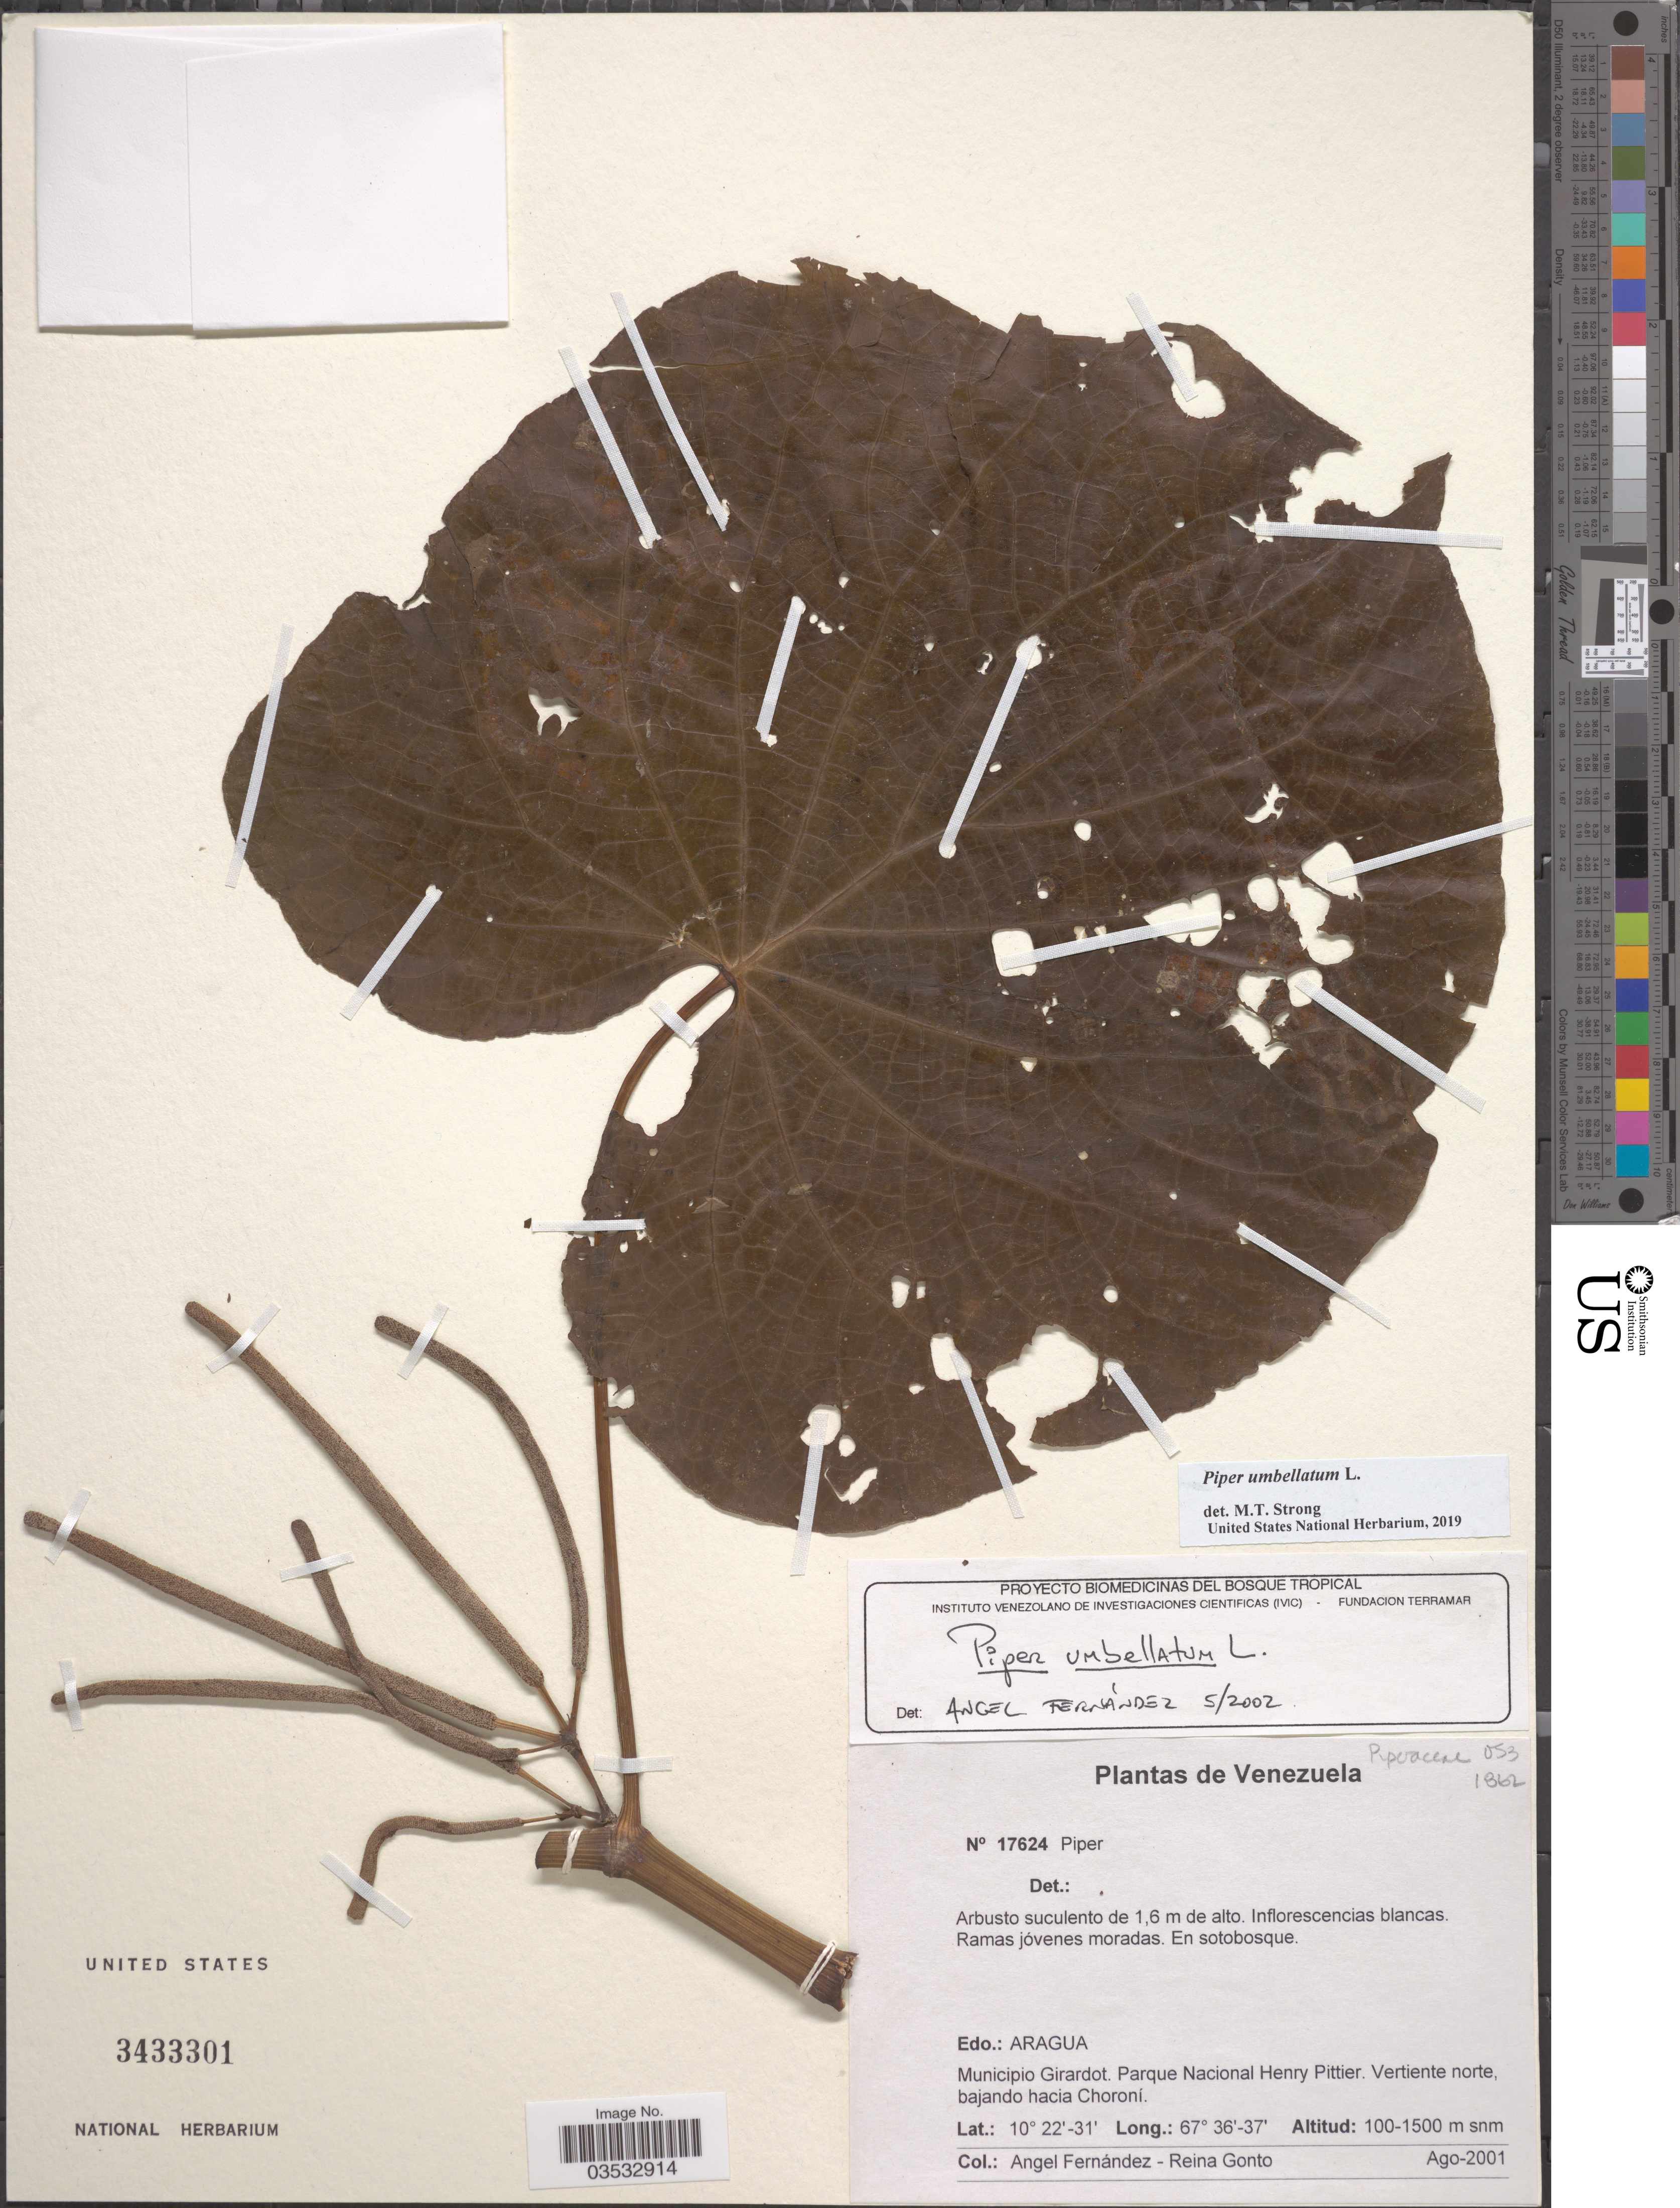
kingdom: Plantae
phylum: Tracheophyta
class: Magnoliopsida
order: Piperales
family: Piperaceae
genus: Piper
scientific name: Piper umbellatum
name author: L.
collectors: Á. Fernández & R. Gonto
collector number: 17624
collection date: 2001-08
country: Venezuela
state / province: Aragua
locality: Municipio Girardot. Parque Nacional Henry Pittier. Vertiente norte, bajando hacia Choroní.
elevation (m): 100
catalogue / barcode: US 3433301